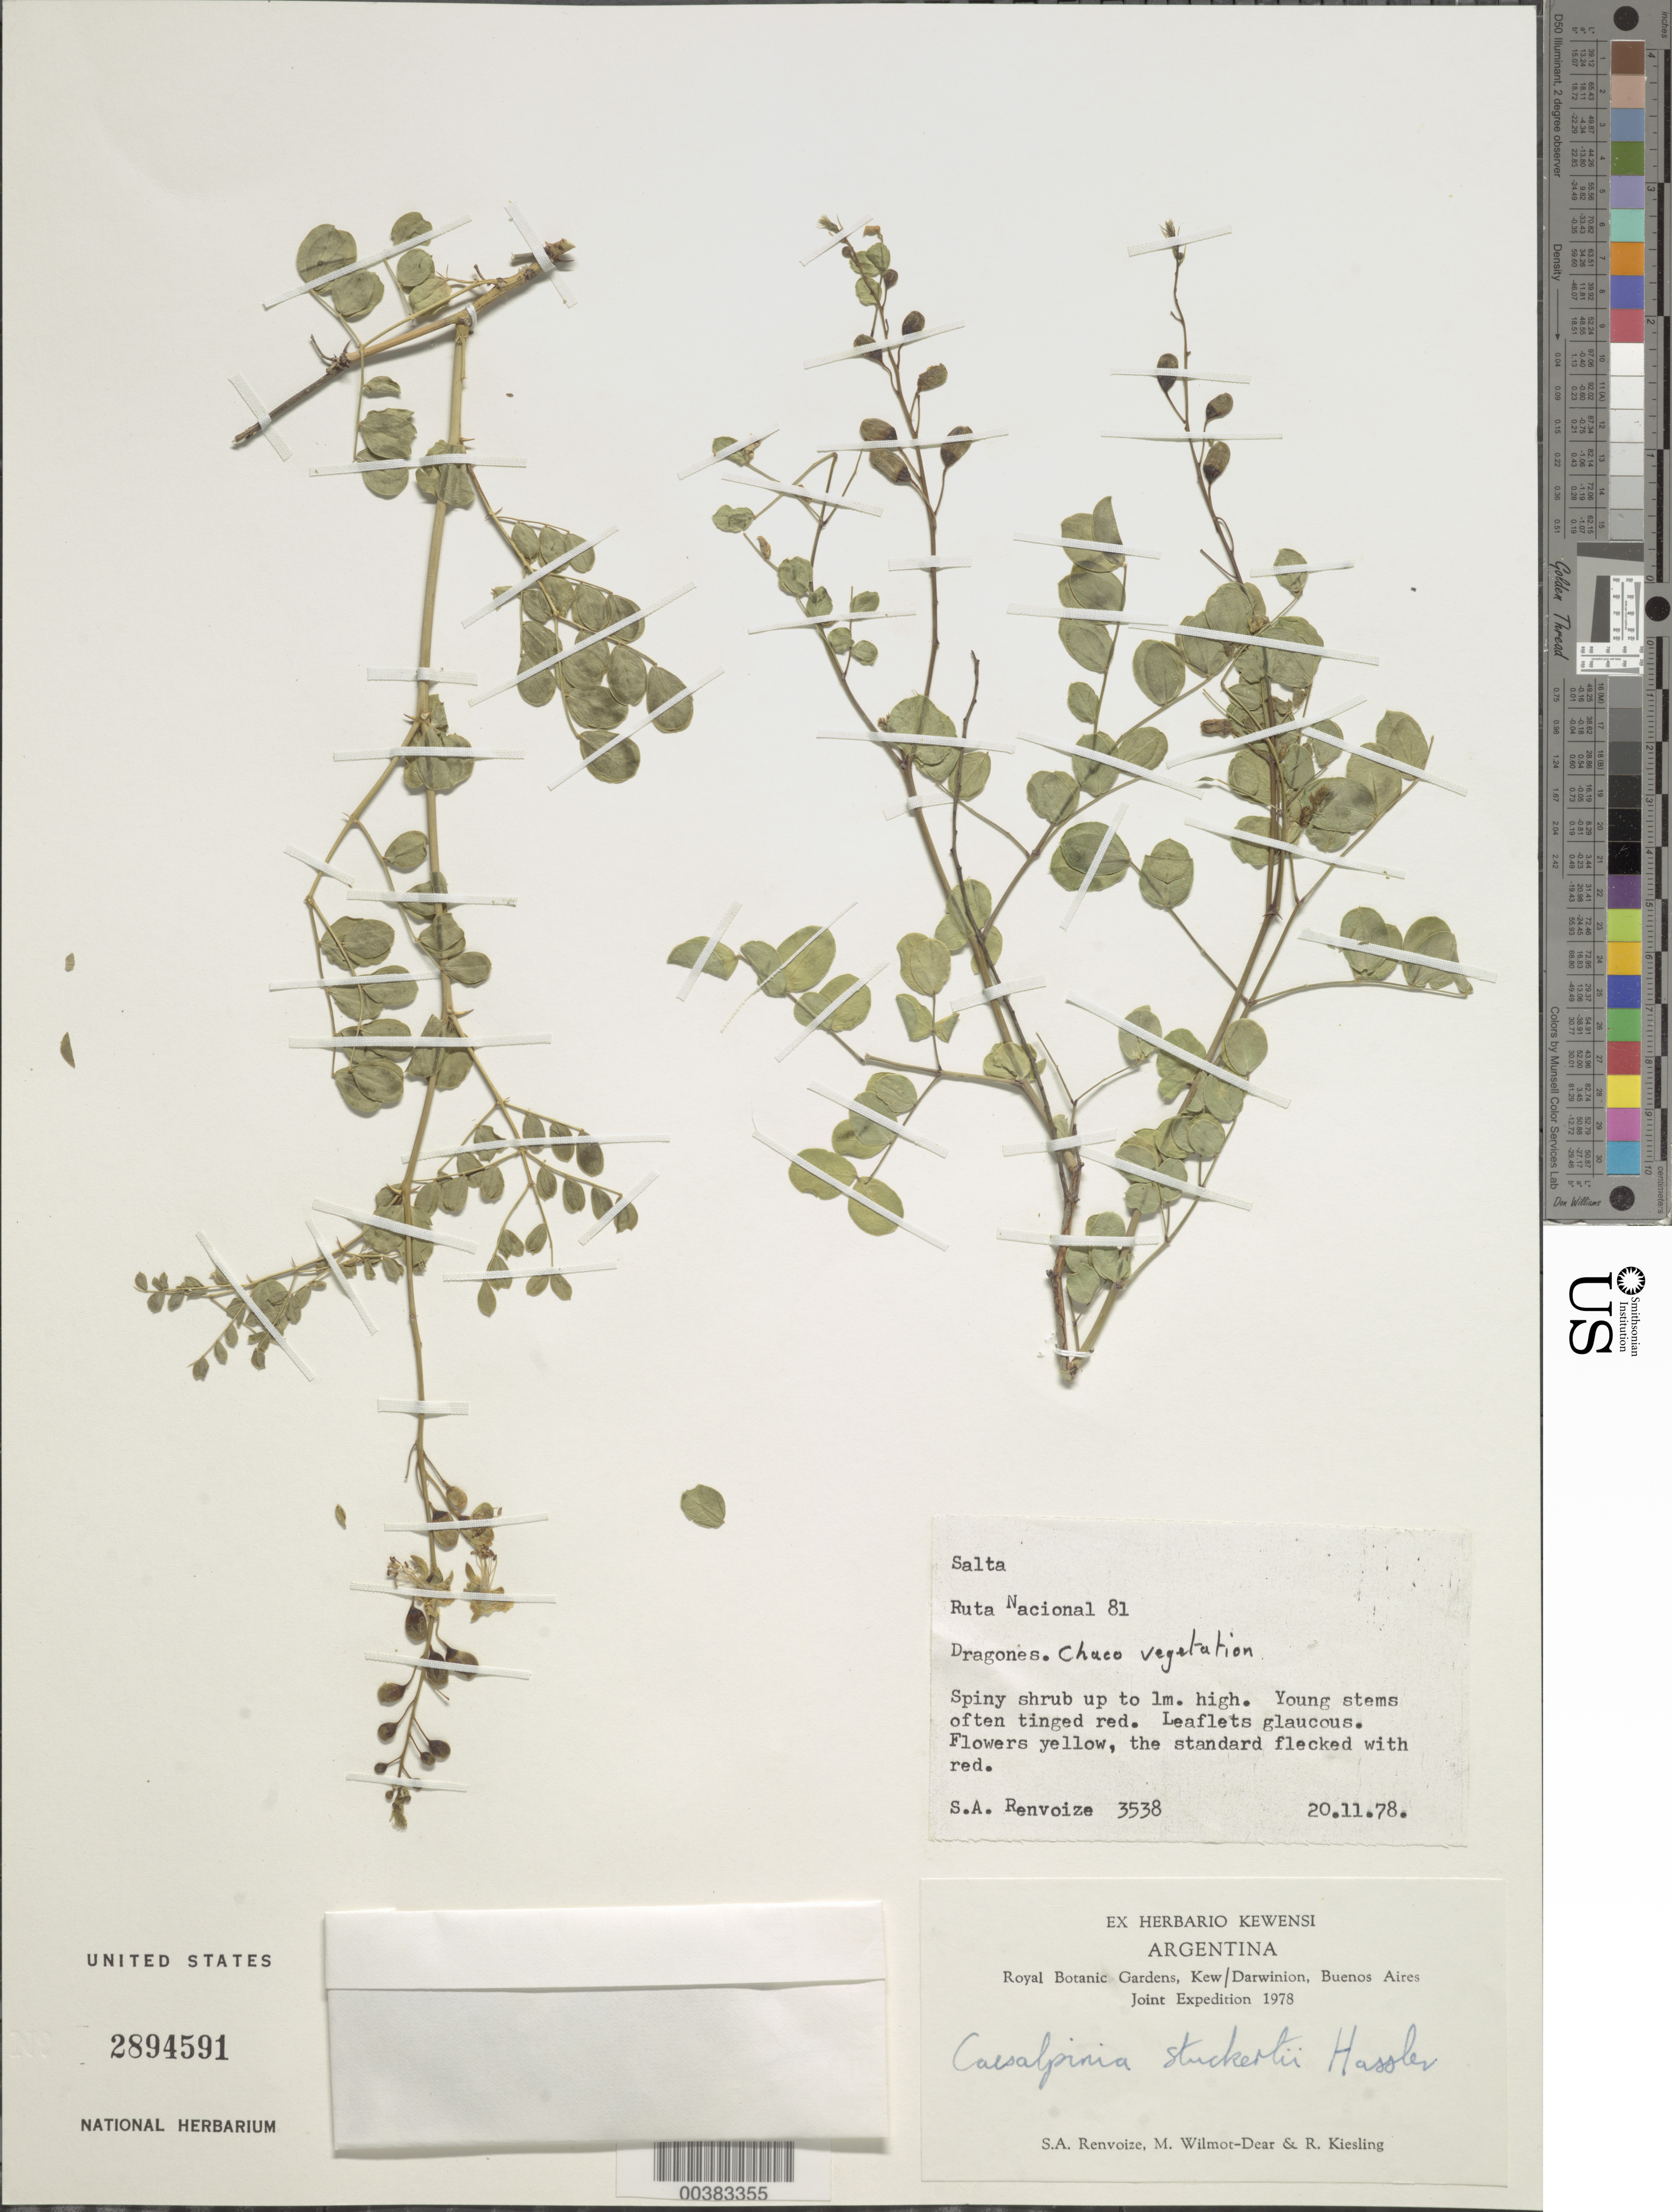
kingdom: Plantae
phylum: Tracheophyta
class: Magnoliopsida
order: Fabales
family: Fabaceae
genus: Denisophytum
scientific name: Denisophytum stuckertii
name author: (Hassl.) Gagnon & G.P. Lewis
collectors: S. A. Renvoize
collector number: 3538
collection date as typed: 20 Nov 1978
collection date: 1978-11-20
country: Argentina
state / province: Salta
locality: Ruta Nacional 81; Dragones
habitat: Chaco vegetation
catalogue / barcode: US 2894591